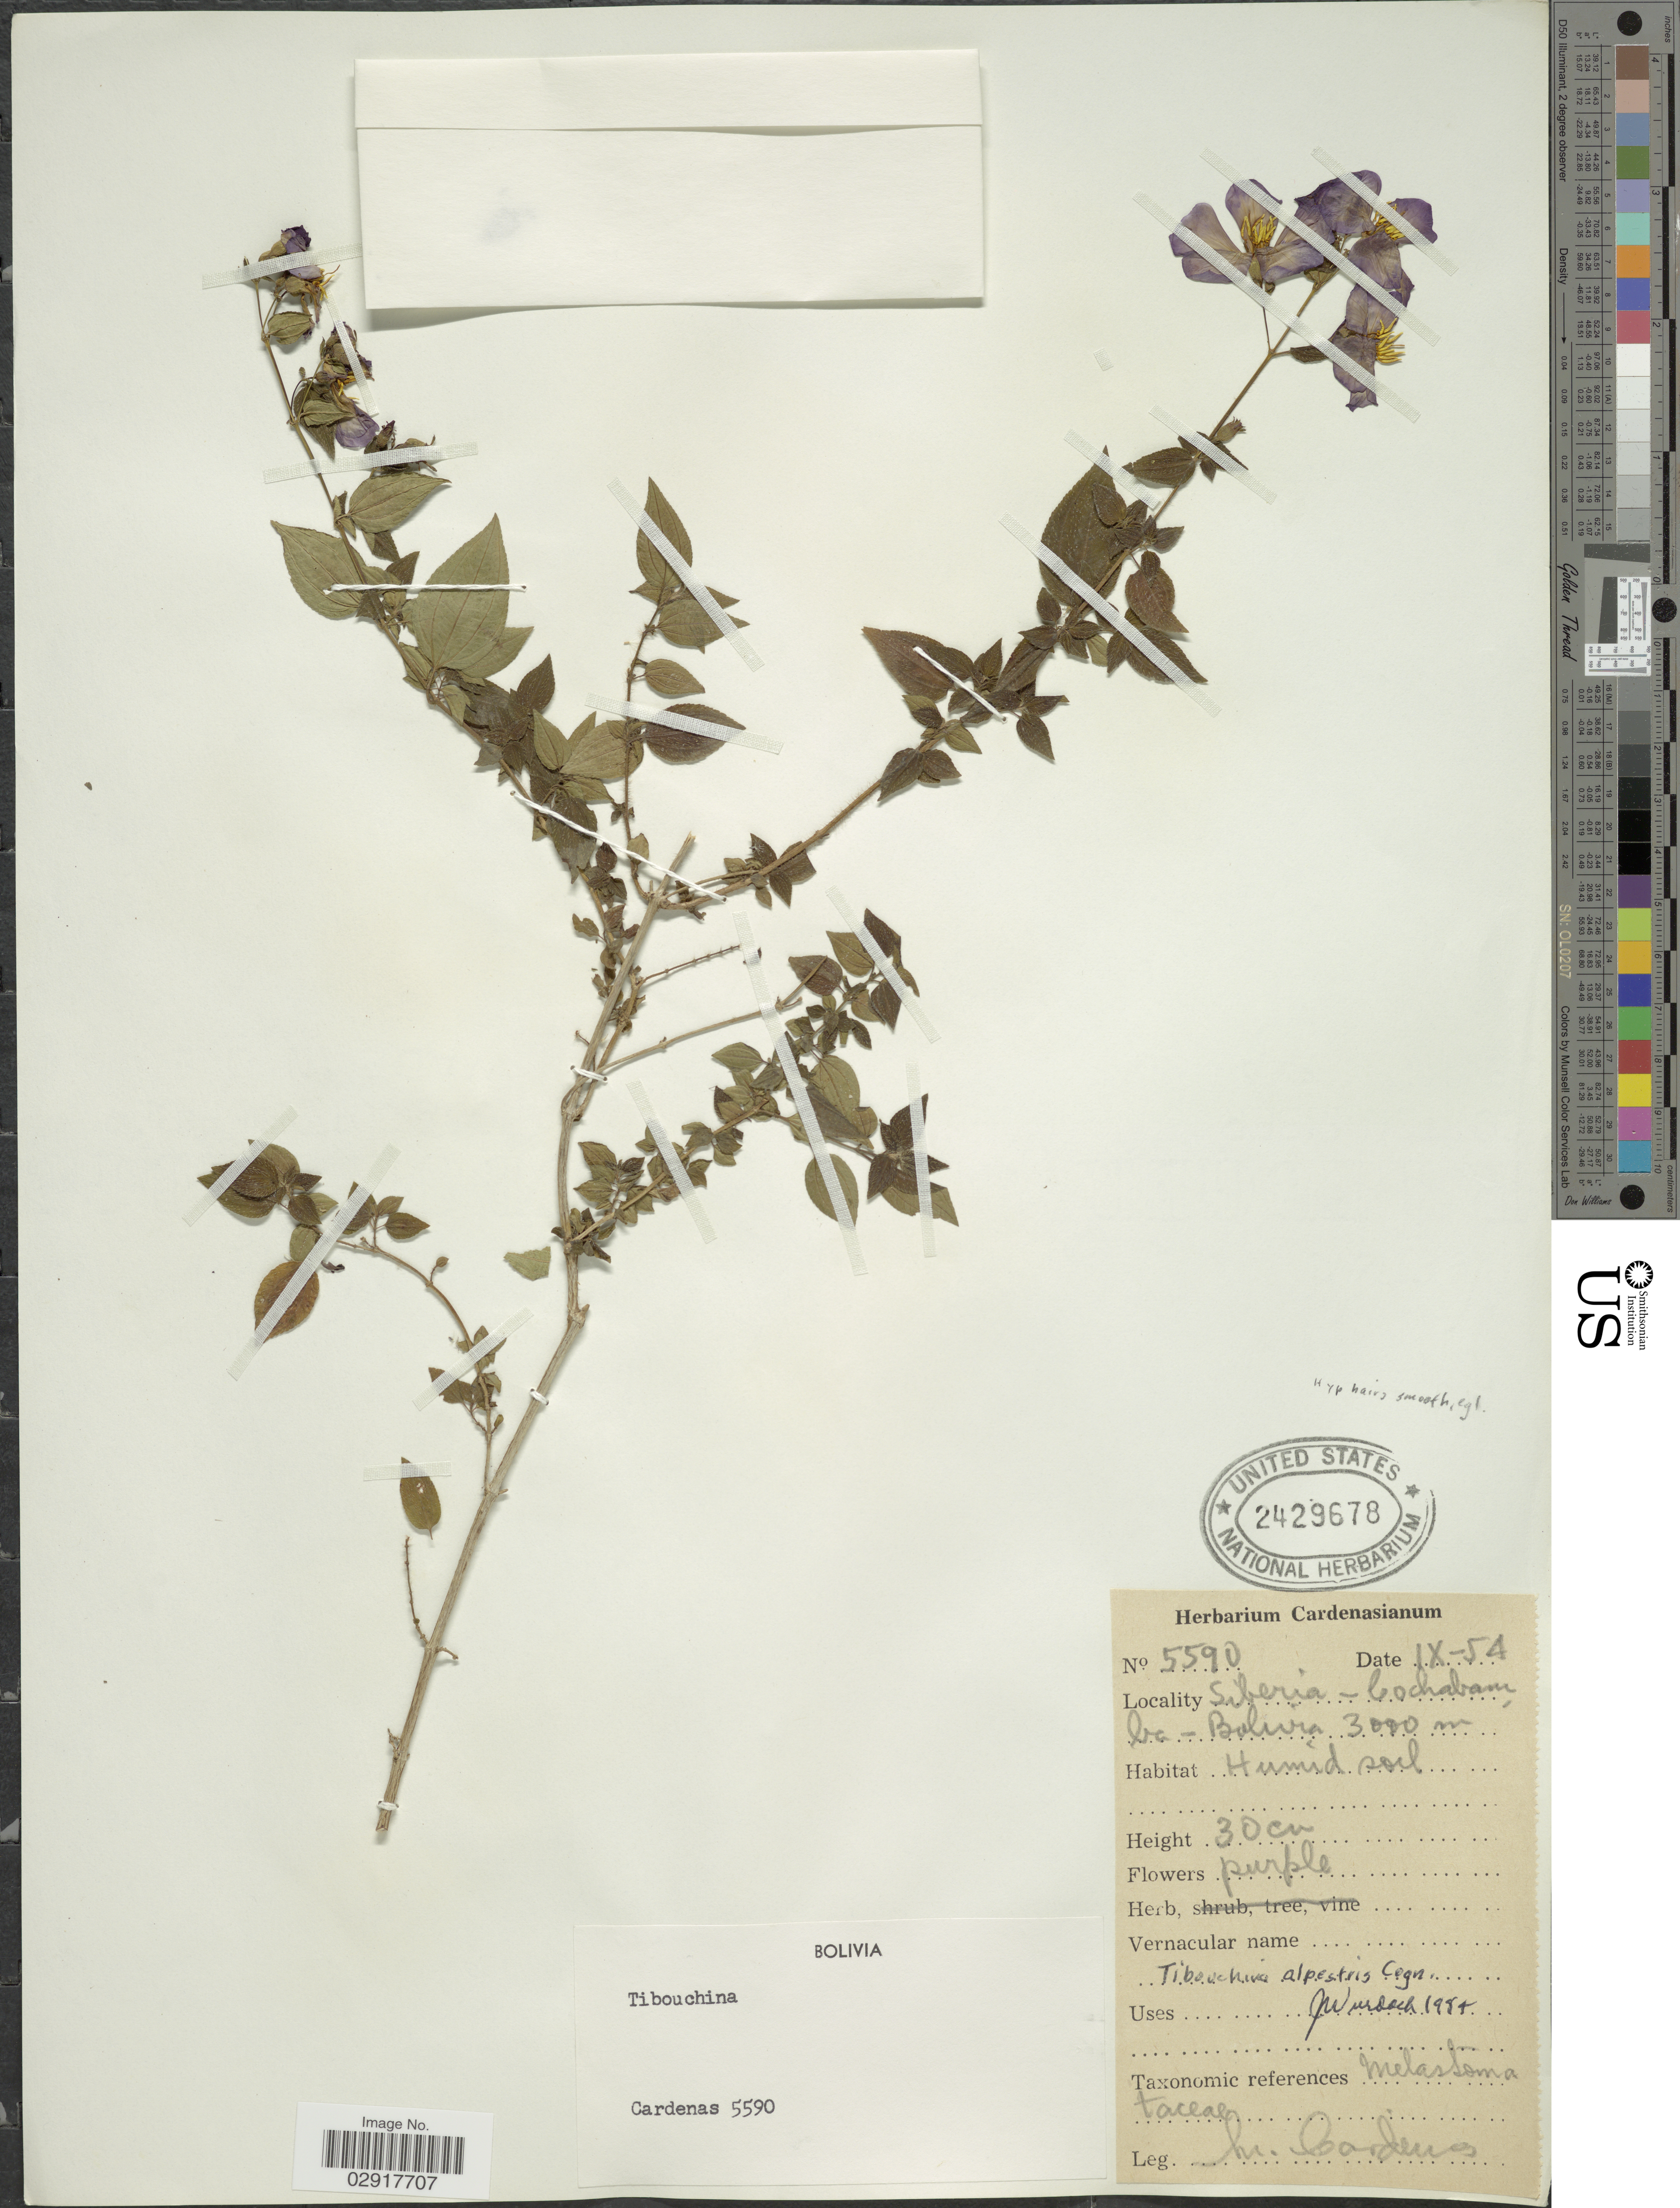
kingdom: Plantae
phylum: Tracheophyta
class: Magnoliopsida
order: Myrtales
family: Melastomataceae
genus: Chaetogastra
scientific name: Chaetogastra brachyphylla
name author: (Gleason) P.J.F. Guim. & Michelang.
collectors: M. Cárdenas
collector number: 5590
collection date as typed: Transcribed d/m/y: /9/54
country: Bolivia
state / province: Cochabamba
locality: Siberia-Cochabamba.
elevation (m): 3000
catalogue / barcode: US 2429678